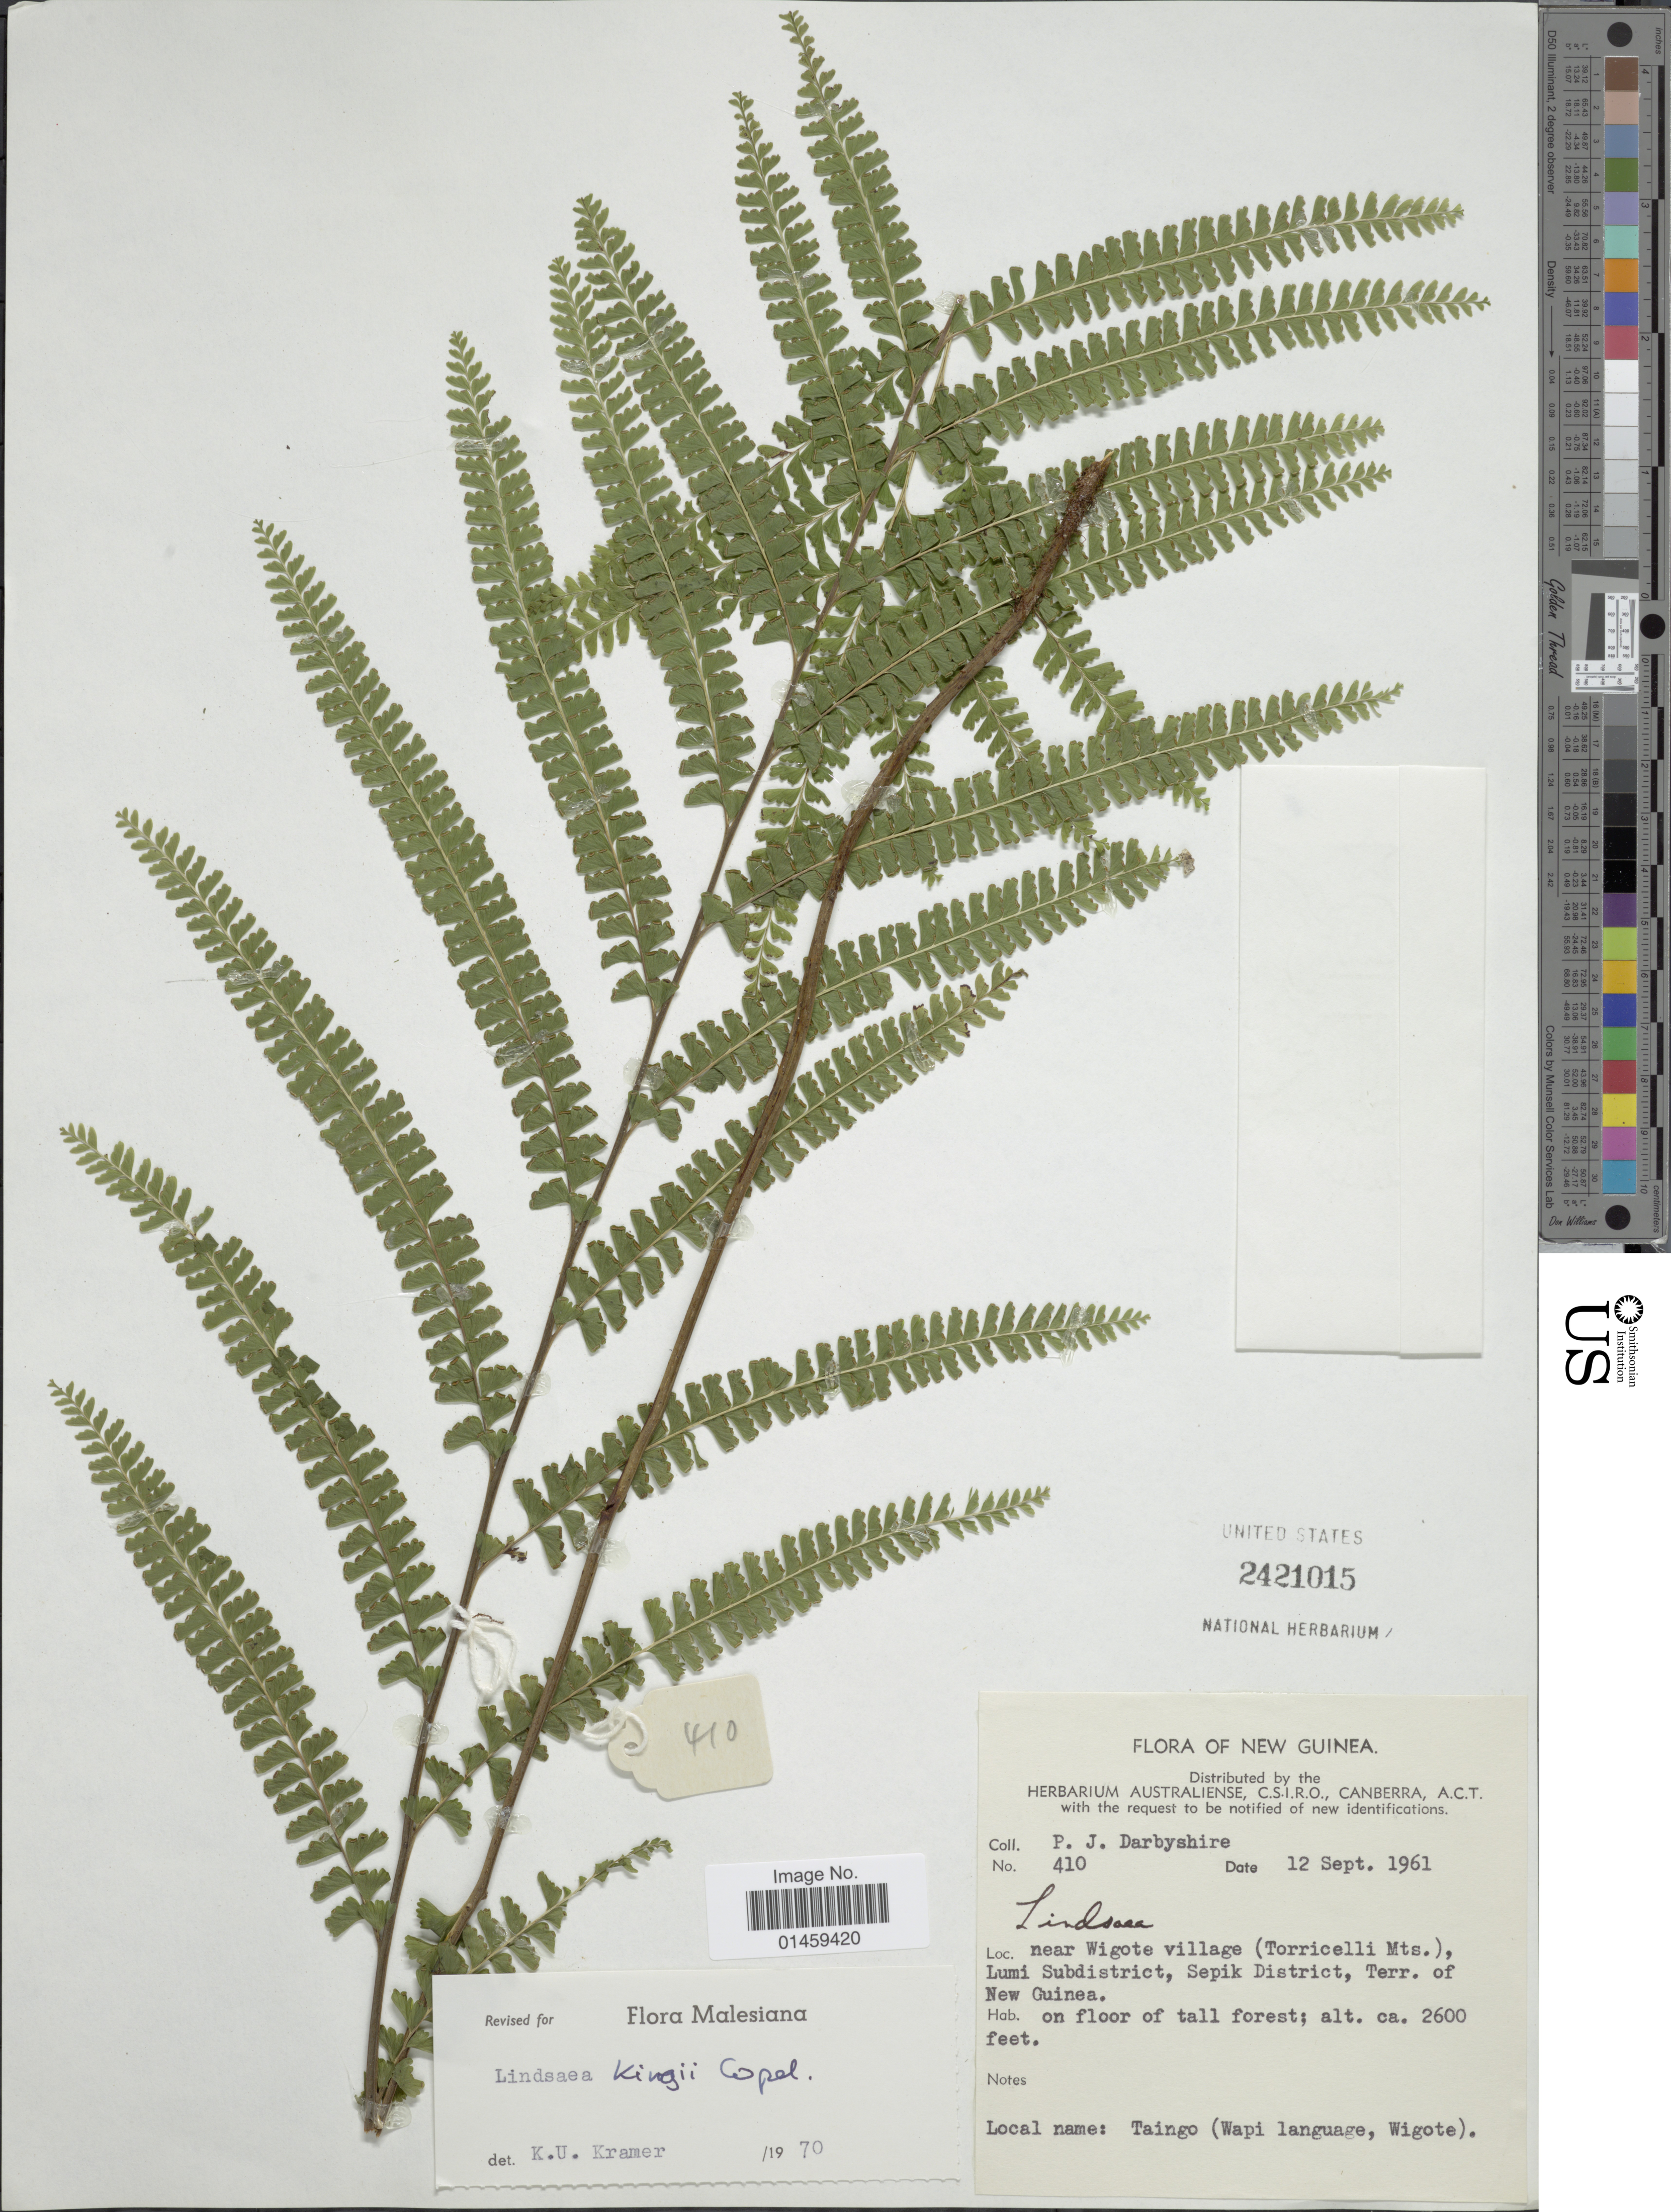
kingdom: Plantae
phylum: Tracheophyta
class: Polypodiopsida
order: Polypodiales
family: Lindsaeaceae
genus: Lindsaea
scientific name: Lindsaea kingii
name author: Copel.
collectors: P. Darbyshire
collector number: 410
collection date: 1961-09-12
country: Papua New Guinea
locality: New Guinea. Near Wigote village (Torricelli Mts.), Lumi Subdistrict, Sepik District, Terr. of New Guinea.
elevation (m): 792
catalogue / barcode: US 2421015